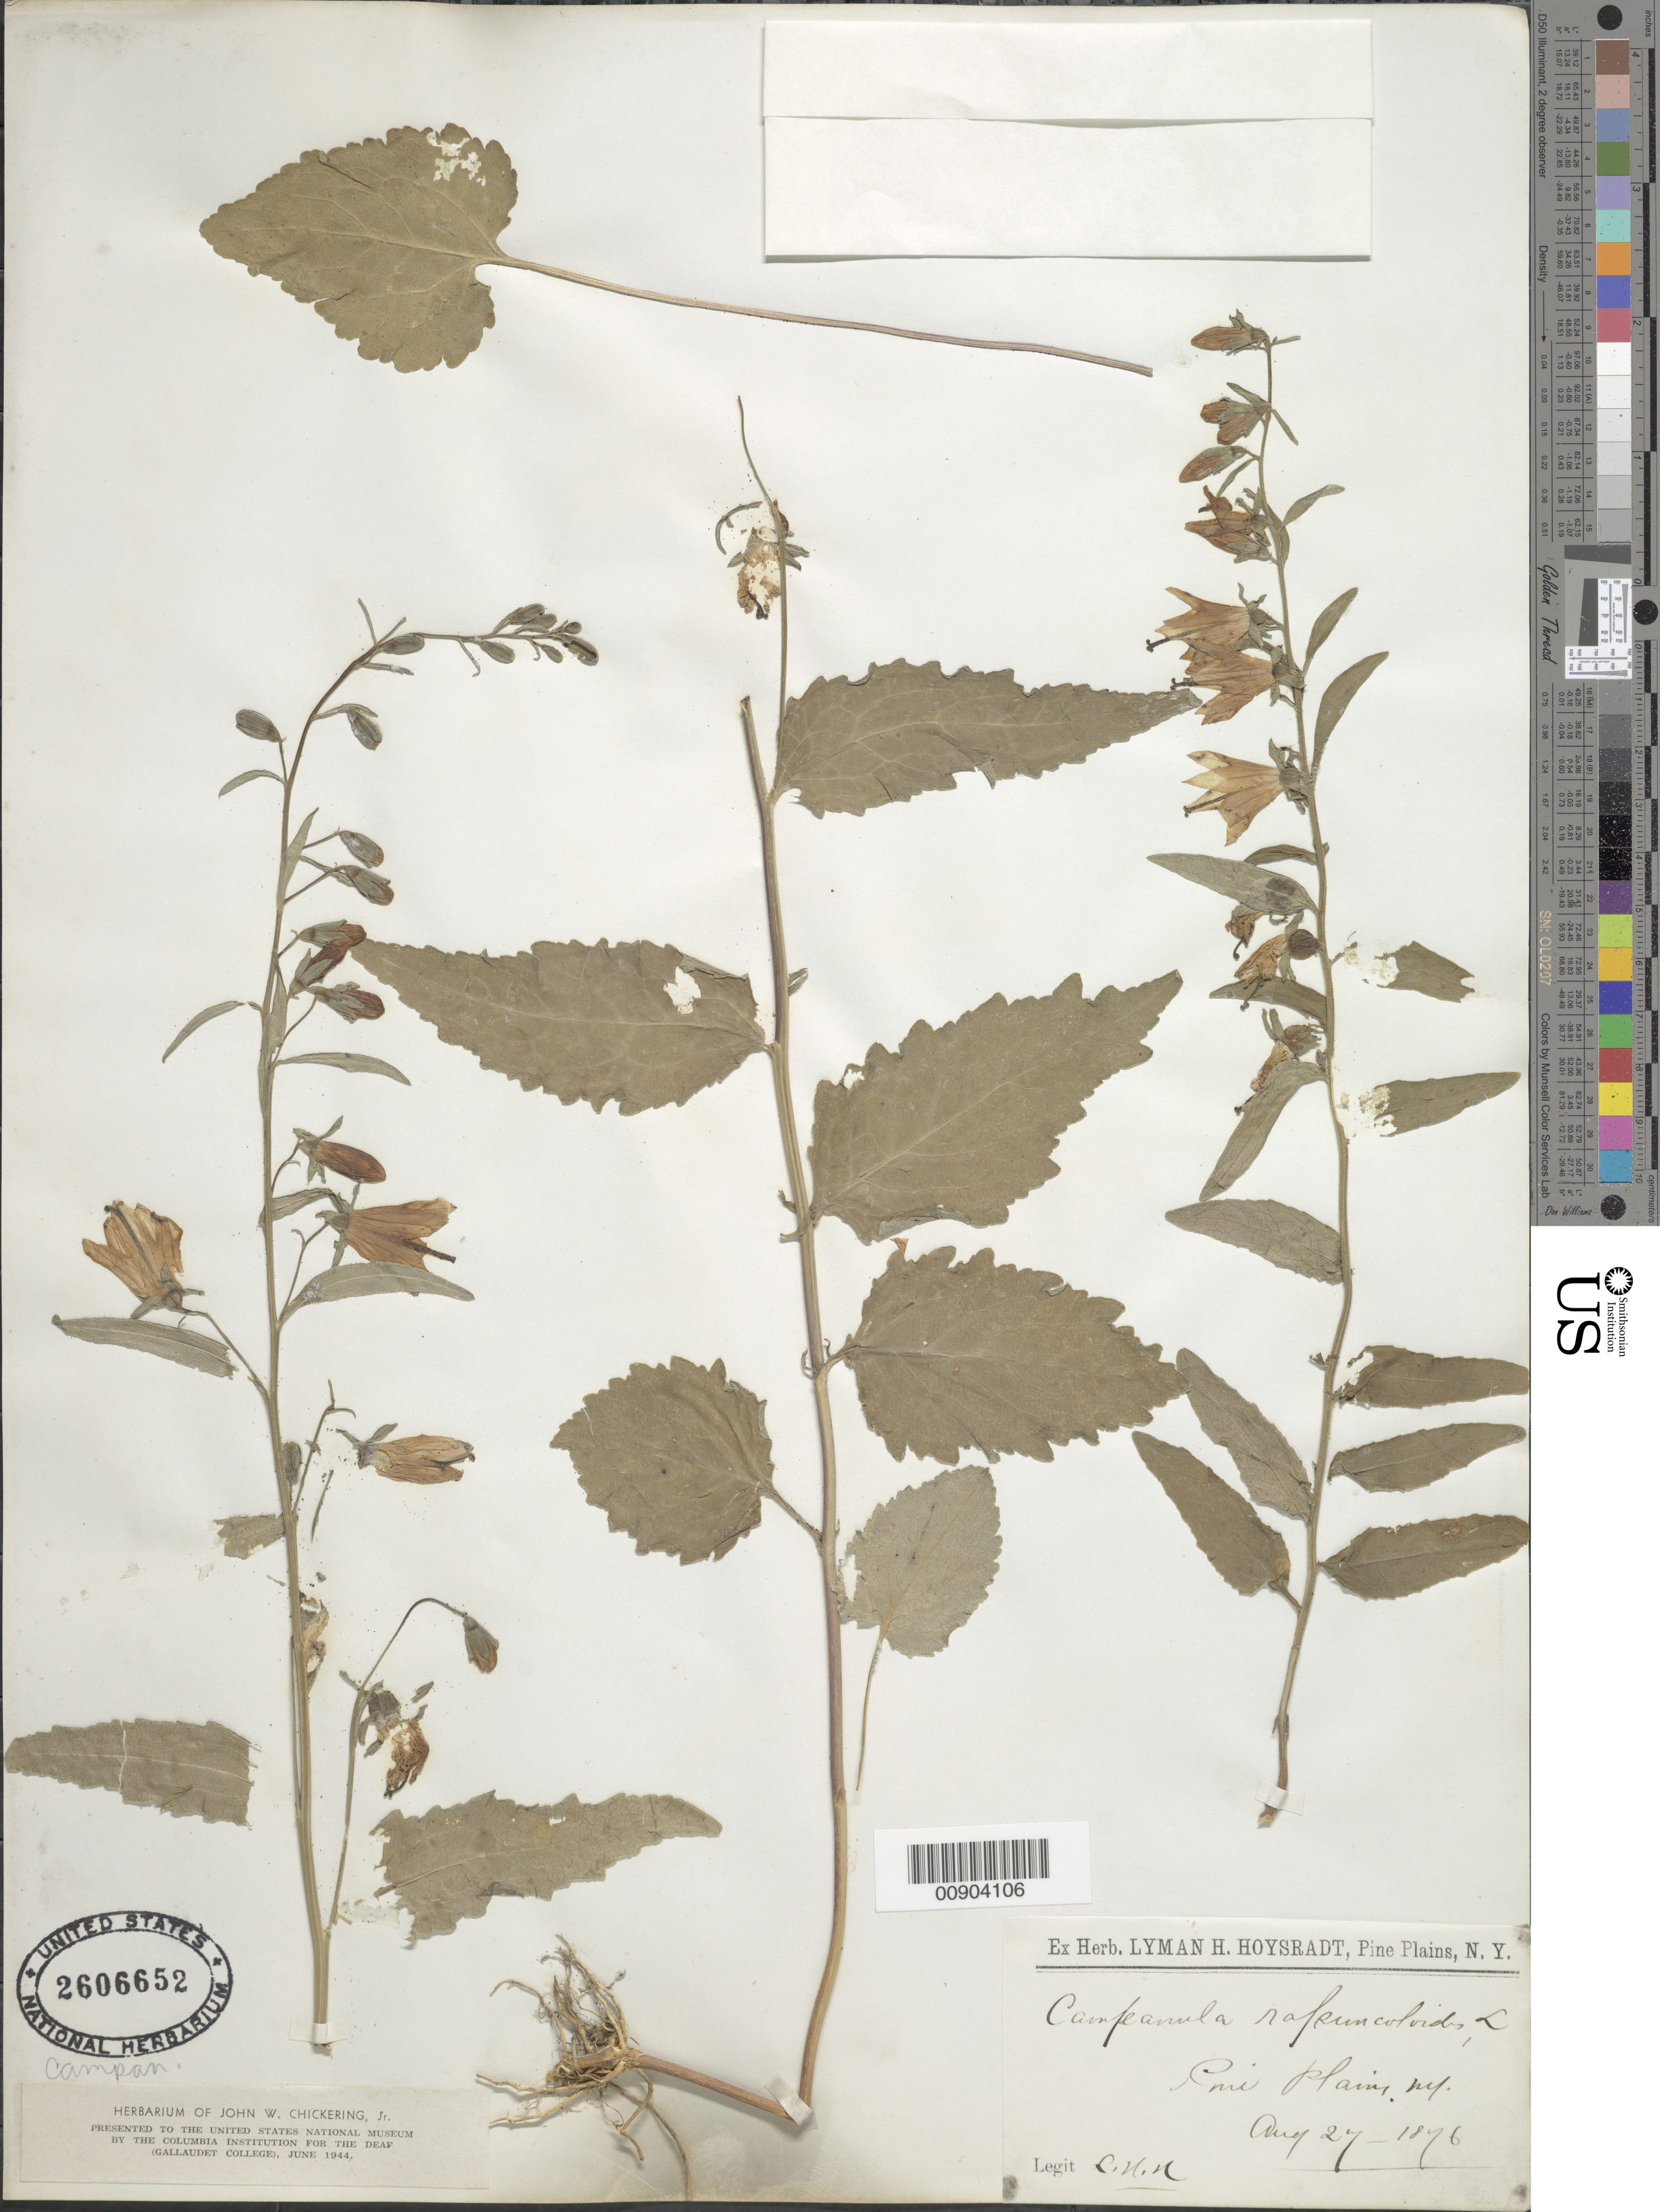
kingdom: Plantae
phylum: Tracheophyta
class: Magnoliopsida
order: Asterales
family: Campanulaceae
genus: Campanula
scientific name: Campanula rapunculoides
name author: L.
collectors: L. Hoysradt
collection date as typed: Aug 27 1876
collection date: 1875-08-27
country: United States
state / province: New York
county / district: Dutchess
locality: Pine Plains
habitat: fields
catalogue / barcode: US 2606652